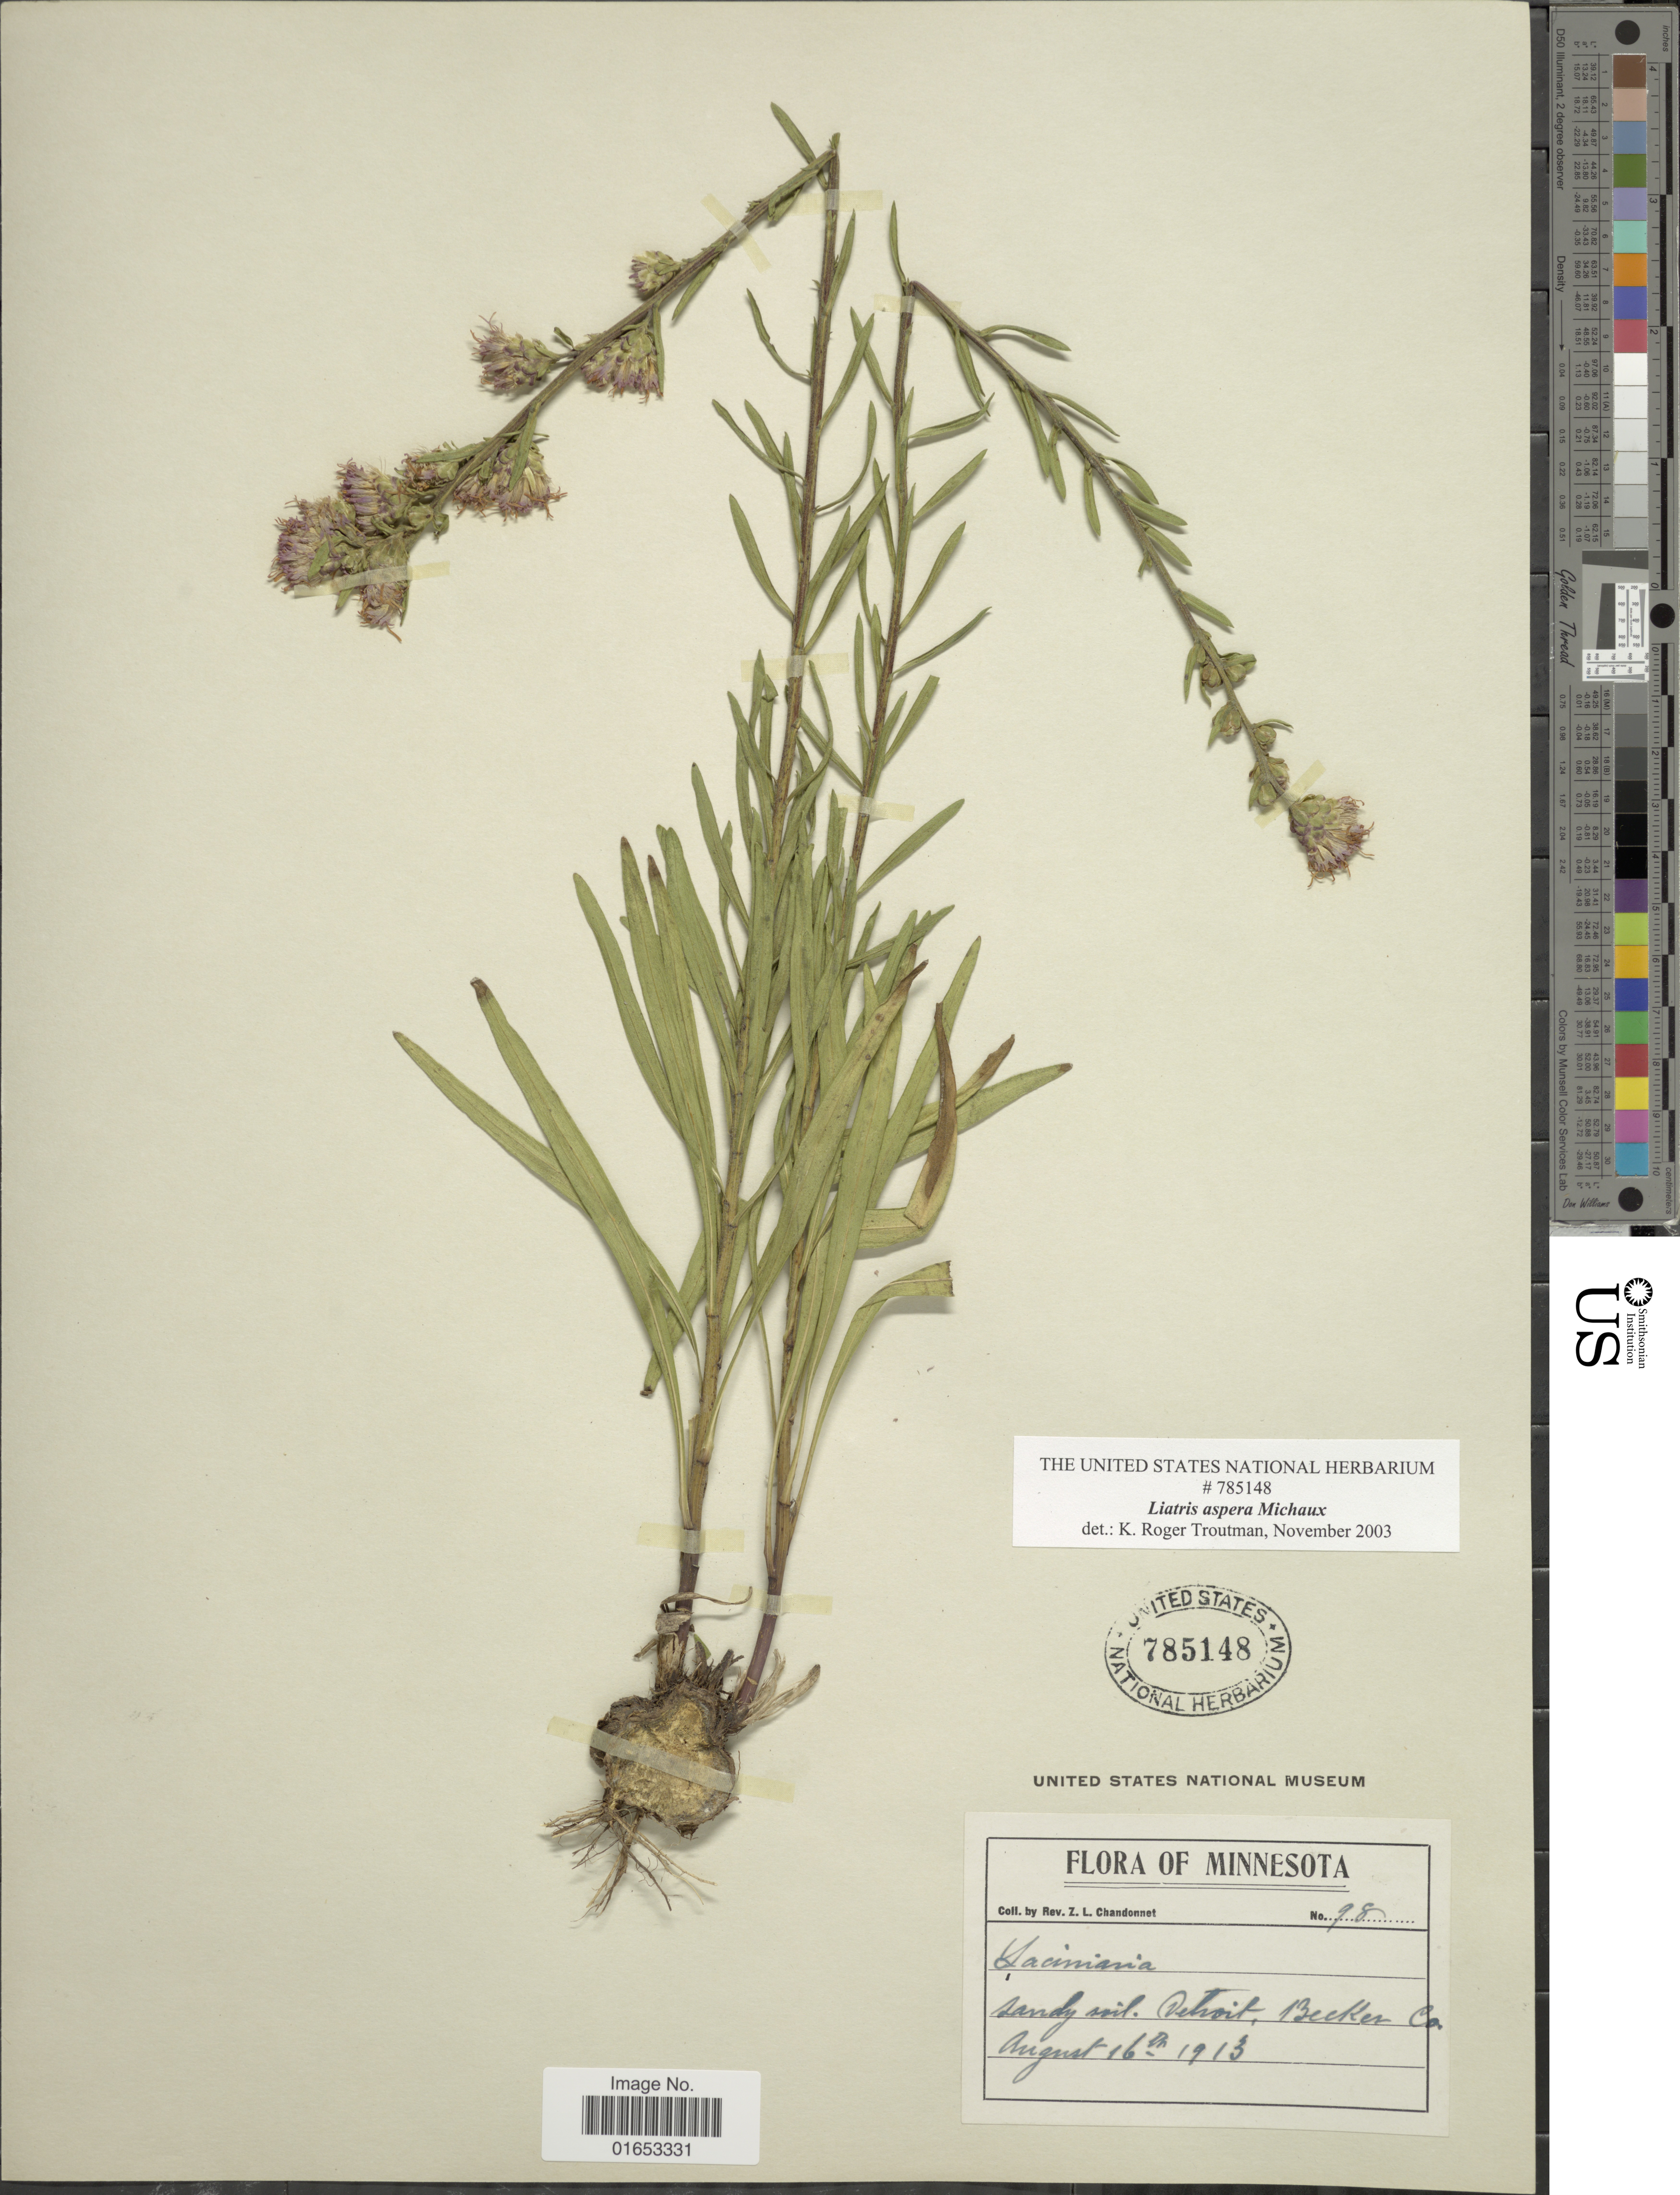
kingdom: Plantae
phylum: Tracheophyta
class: Magnoliopsida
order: Asterales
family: Asteraceae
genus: Liatris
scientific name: Liatris aspera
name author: Michx.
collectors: Z. Chandonnet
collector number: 98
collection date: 1913-08-16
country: United States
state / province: Minnesota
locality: Detroit, Becker Co.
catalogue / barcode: US 785148